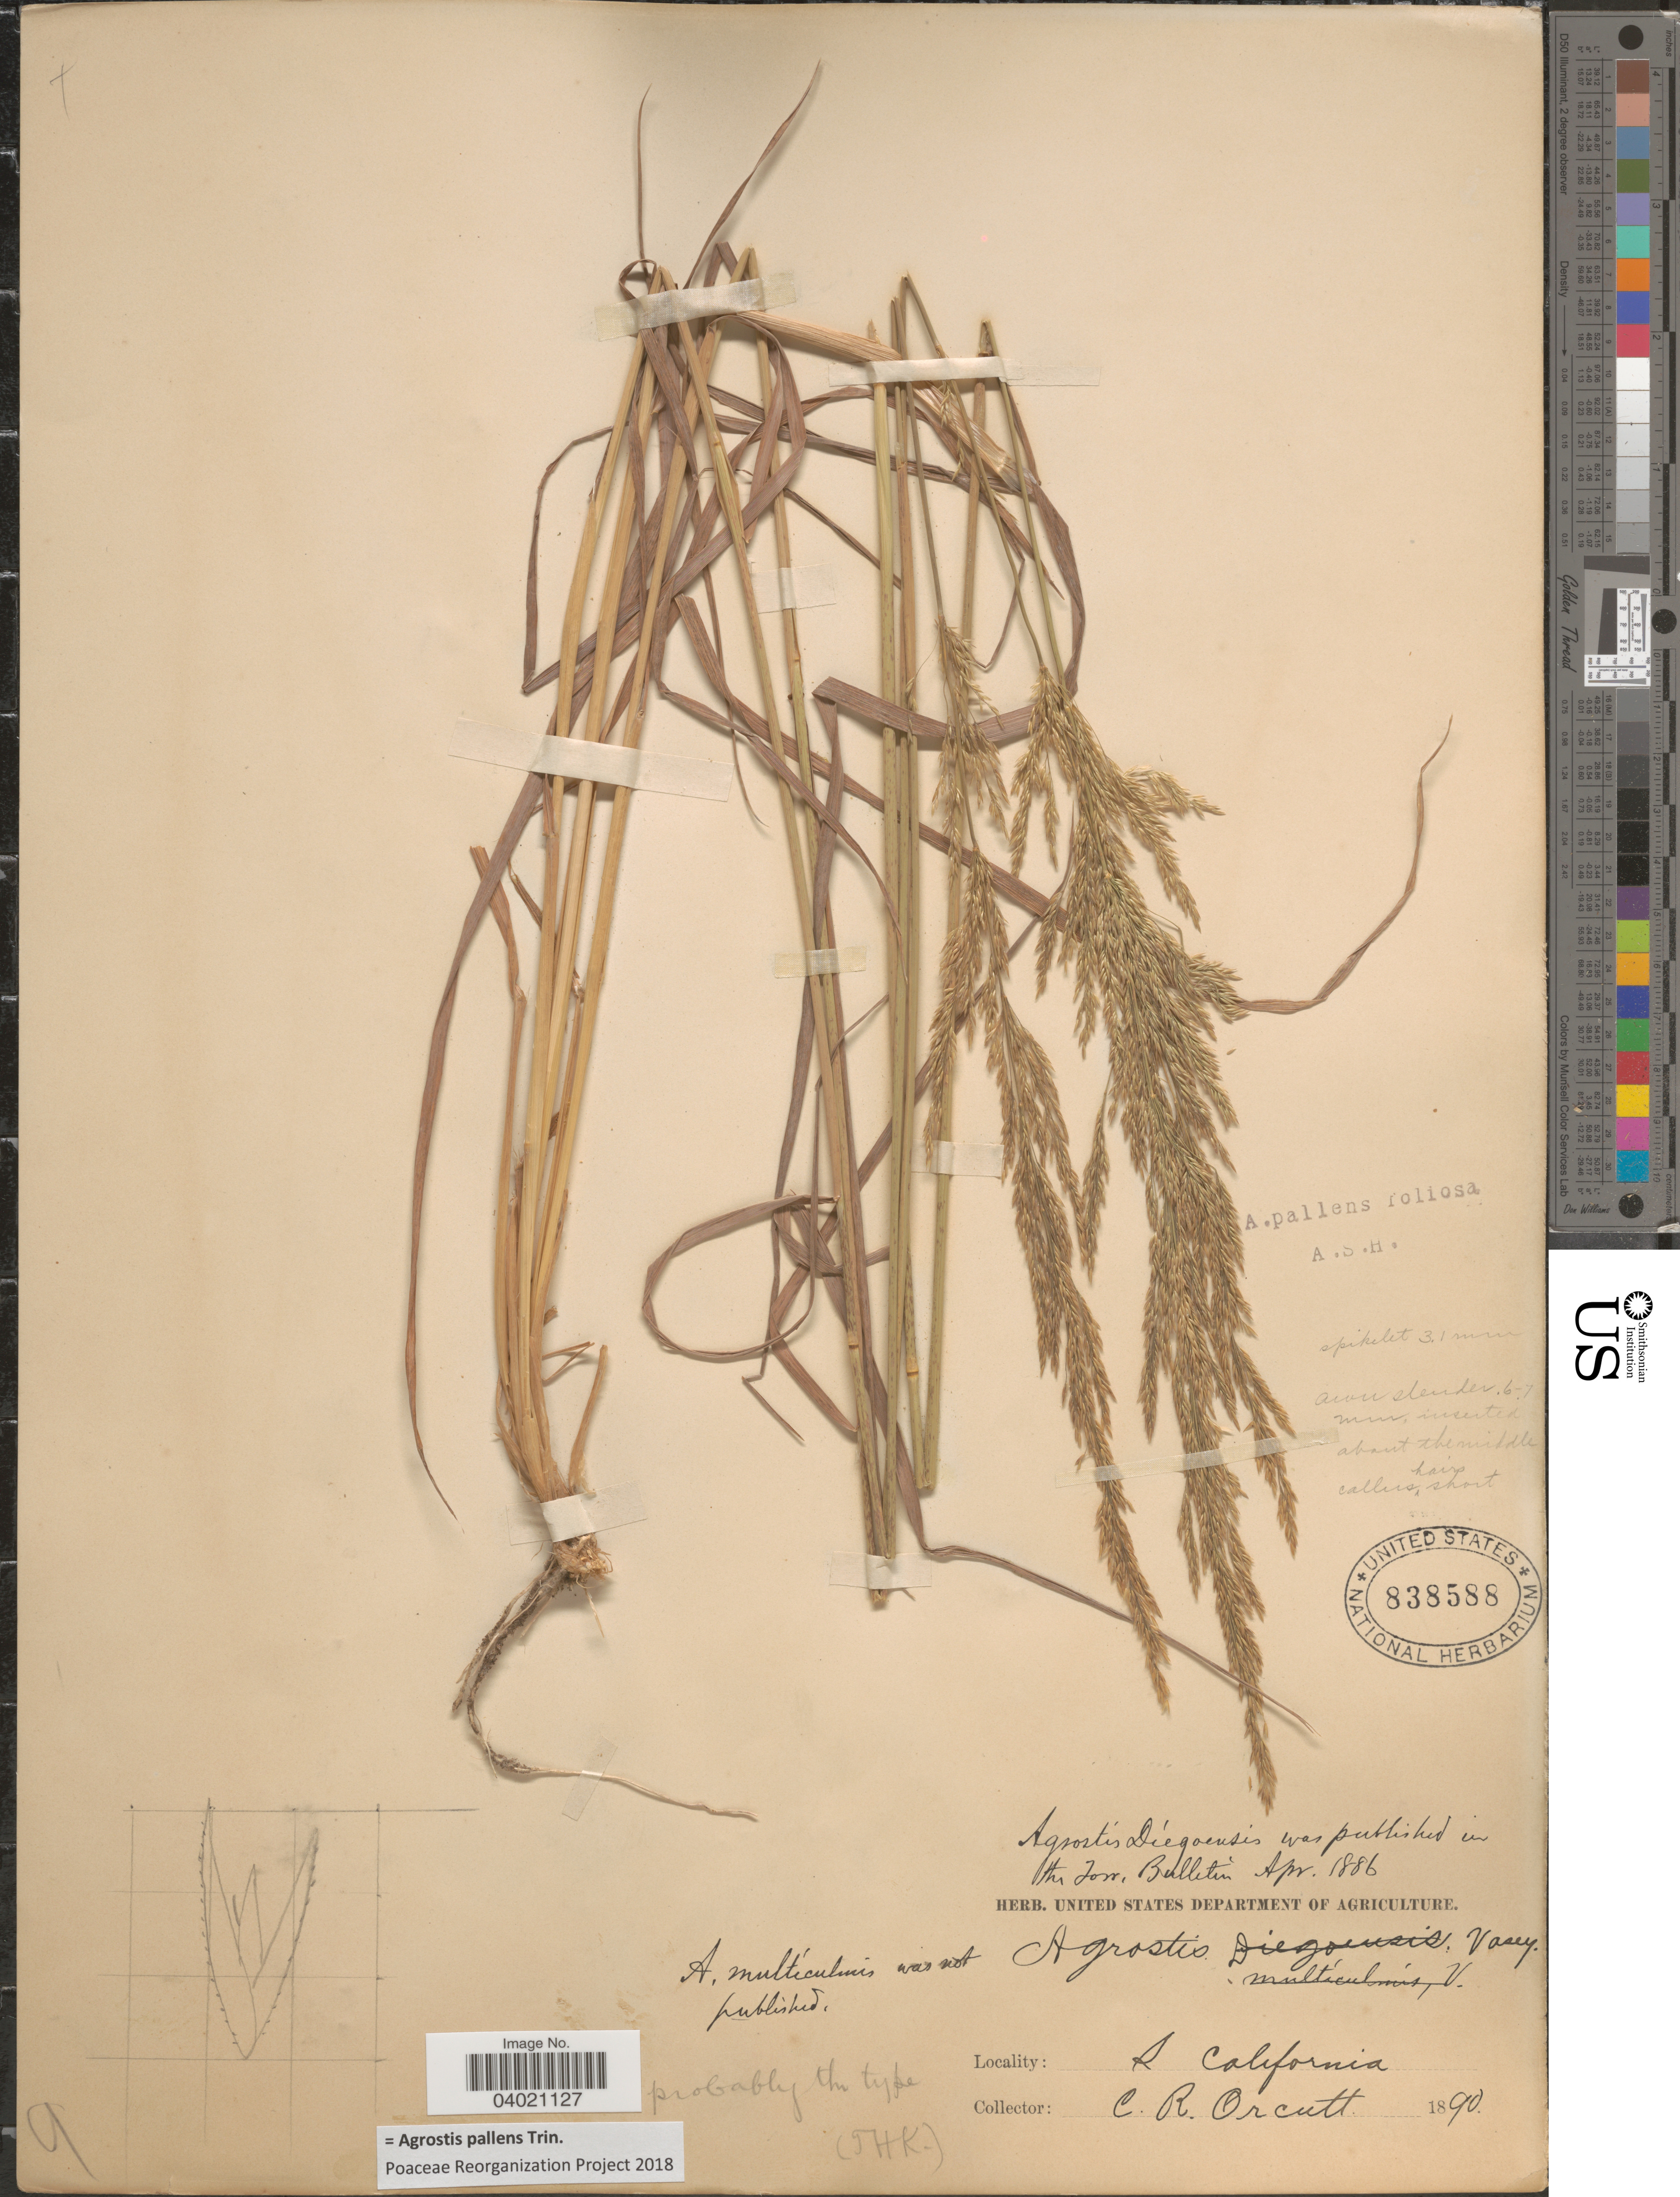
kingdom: Plantae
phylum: Tracheophyta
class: Liliopsida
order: Poales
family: Poaceae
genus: Agrostis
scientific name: Agrostis pallens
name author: Trin.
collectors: C. R. Orcutt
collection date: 1890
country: United States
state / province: California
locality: S. California.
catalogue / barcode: US 838588